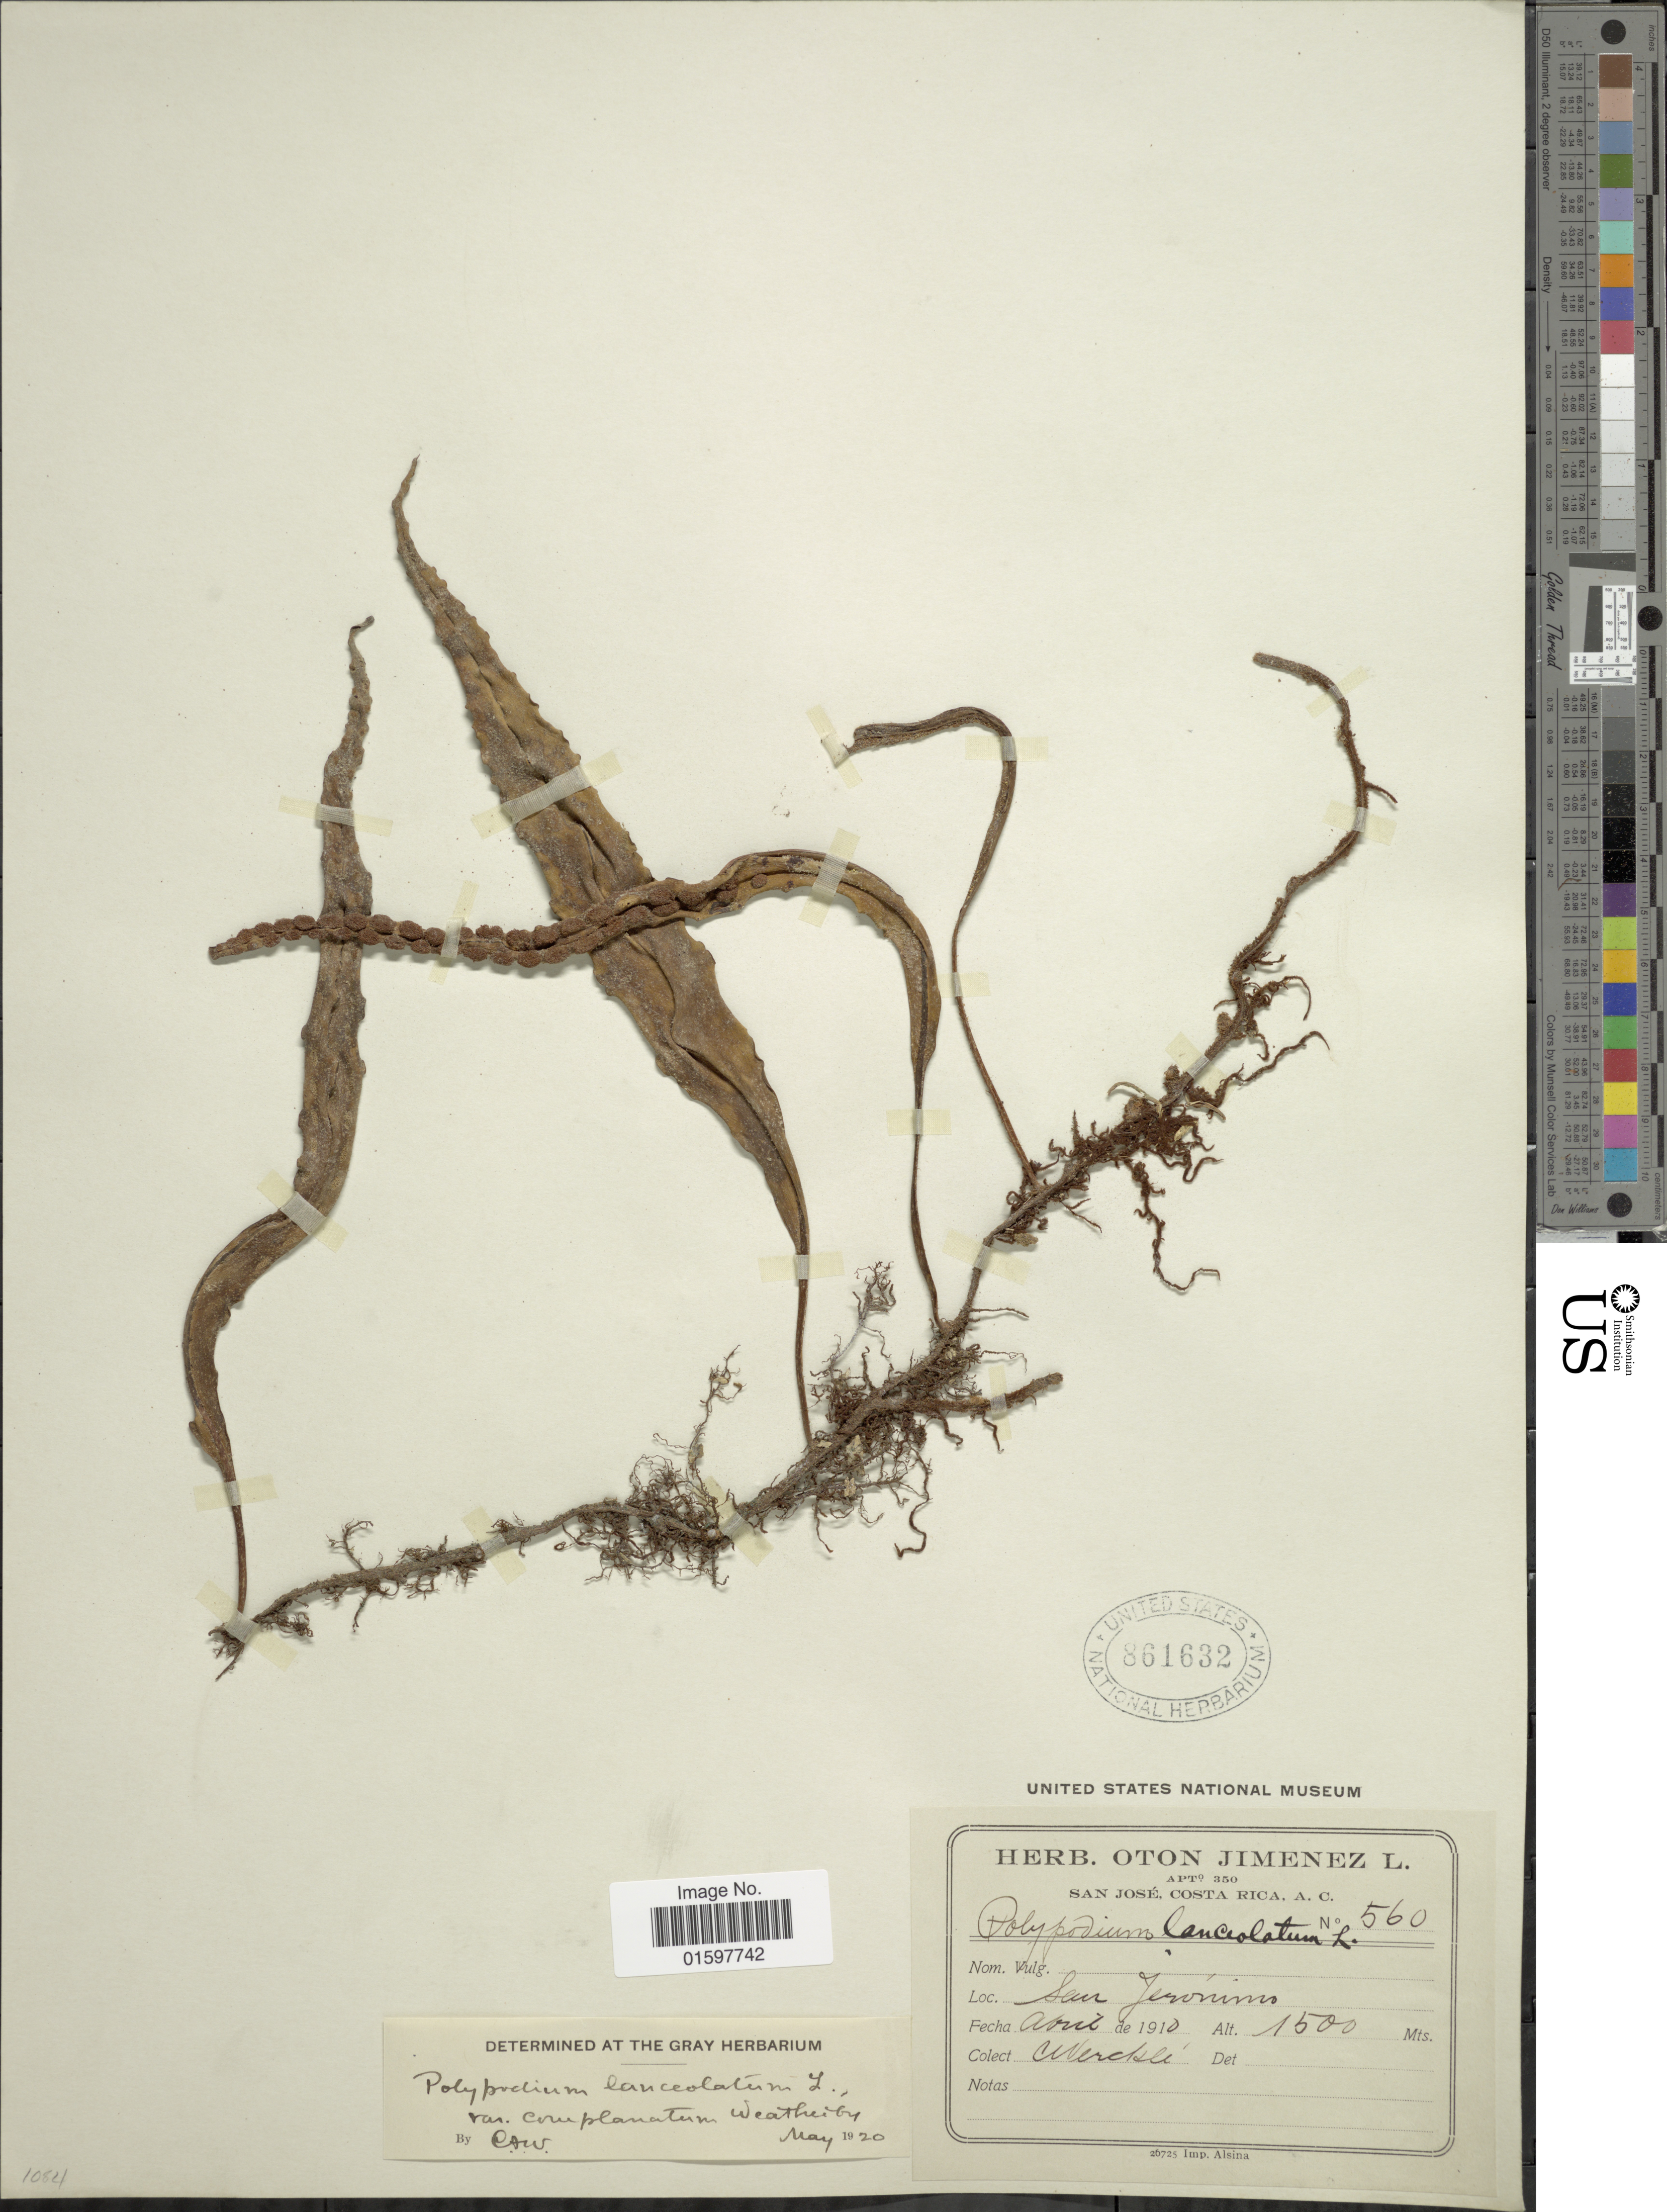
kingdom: Plantae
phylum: Tracheophyta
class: Polypodiopsida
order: Polypodiales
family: Polypodiaceae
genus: Pleopeltis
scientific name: Pleopeltis macrocarpa var. complanata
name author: (Weath.) Lellinger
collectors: C. Wercklé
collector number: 560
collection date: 1910-04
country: Costa Rica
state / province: San José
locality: San Jeronimo.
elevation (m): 1500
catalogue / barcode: US 861632